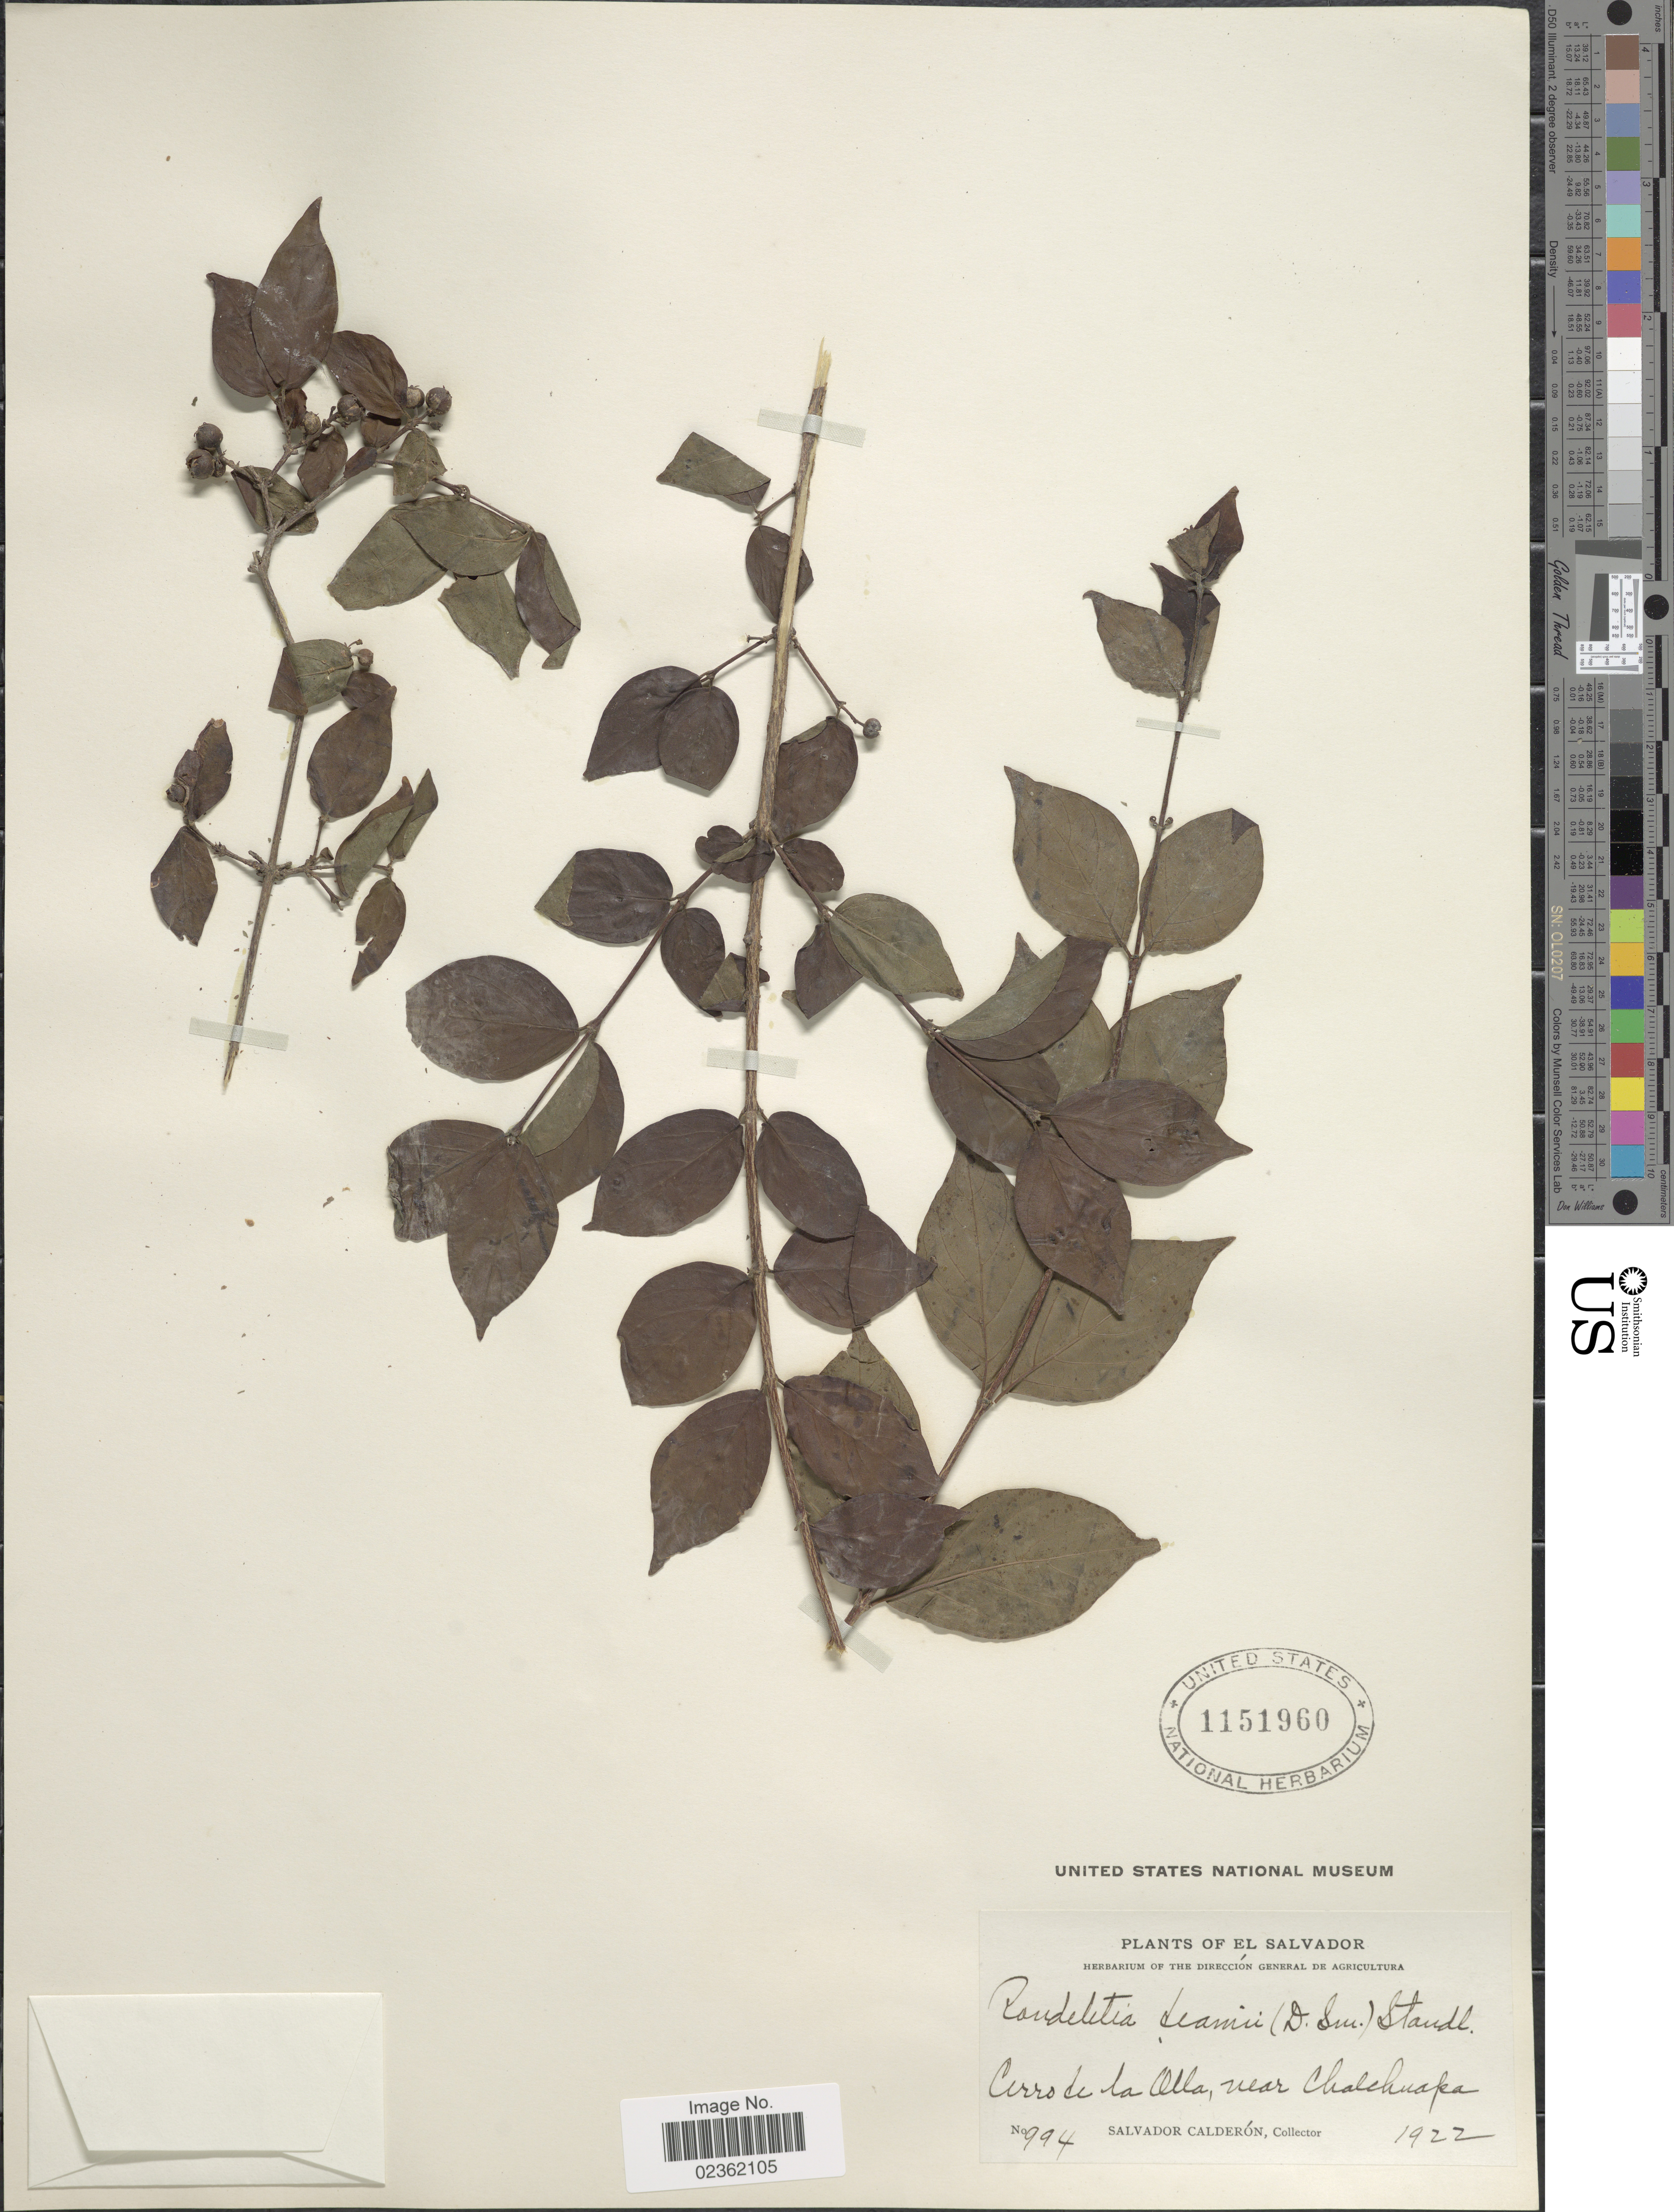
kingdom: Plantae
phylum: Tracheophyta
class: Magnoliopsida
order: Gentianales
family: Rubiaceae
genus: Rondeletia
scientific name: Rondeletia deamii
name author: (Donn. Sm.) Standl.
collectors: S. Calderón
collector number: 994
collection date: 1922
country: El Salvador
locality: Cerro de la Olla, near Chalchuapa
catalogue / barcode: US 1151960